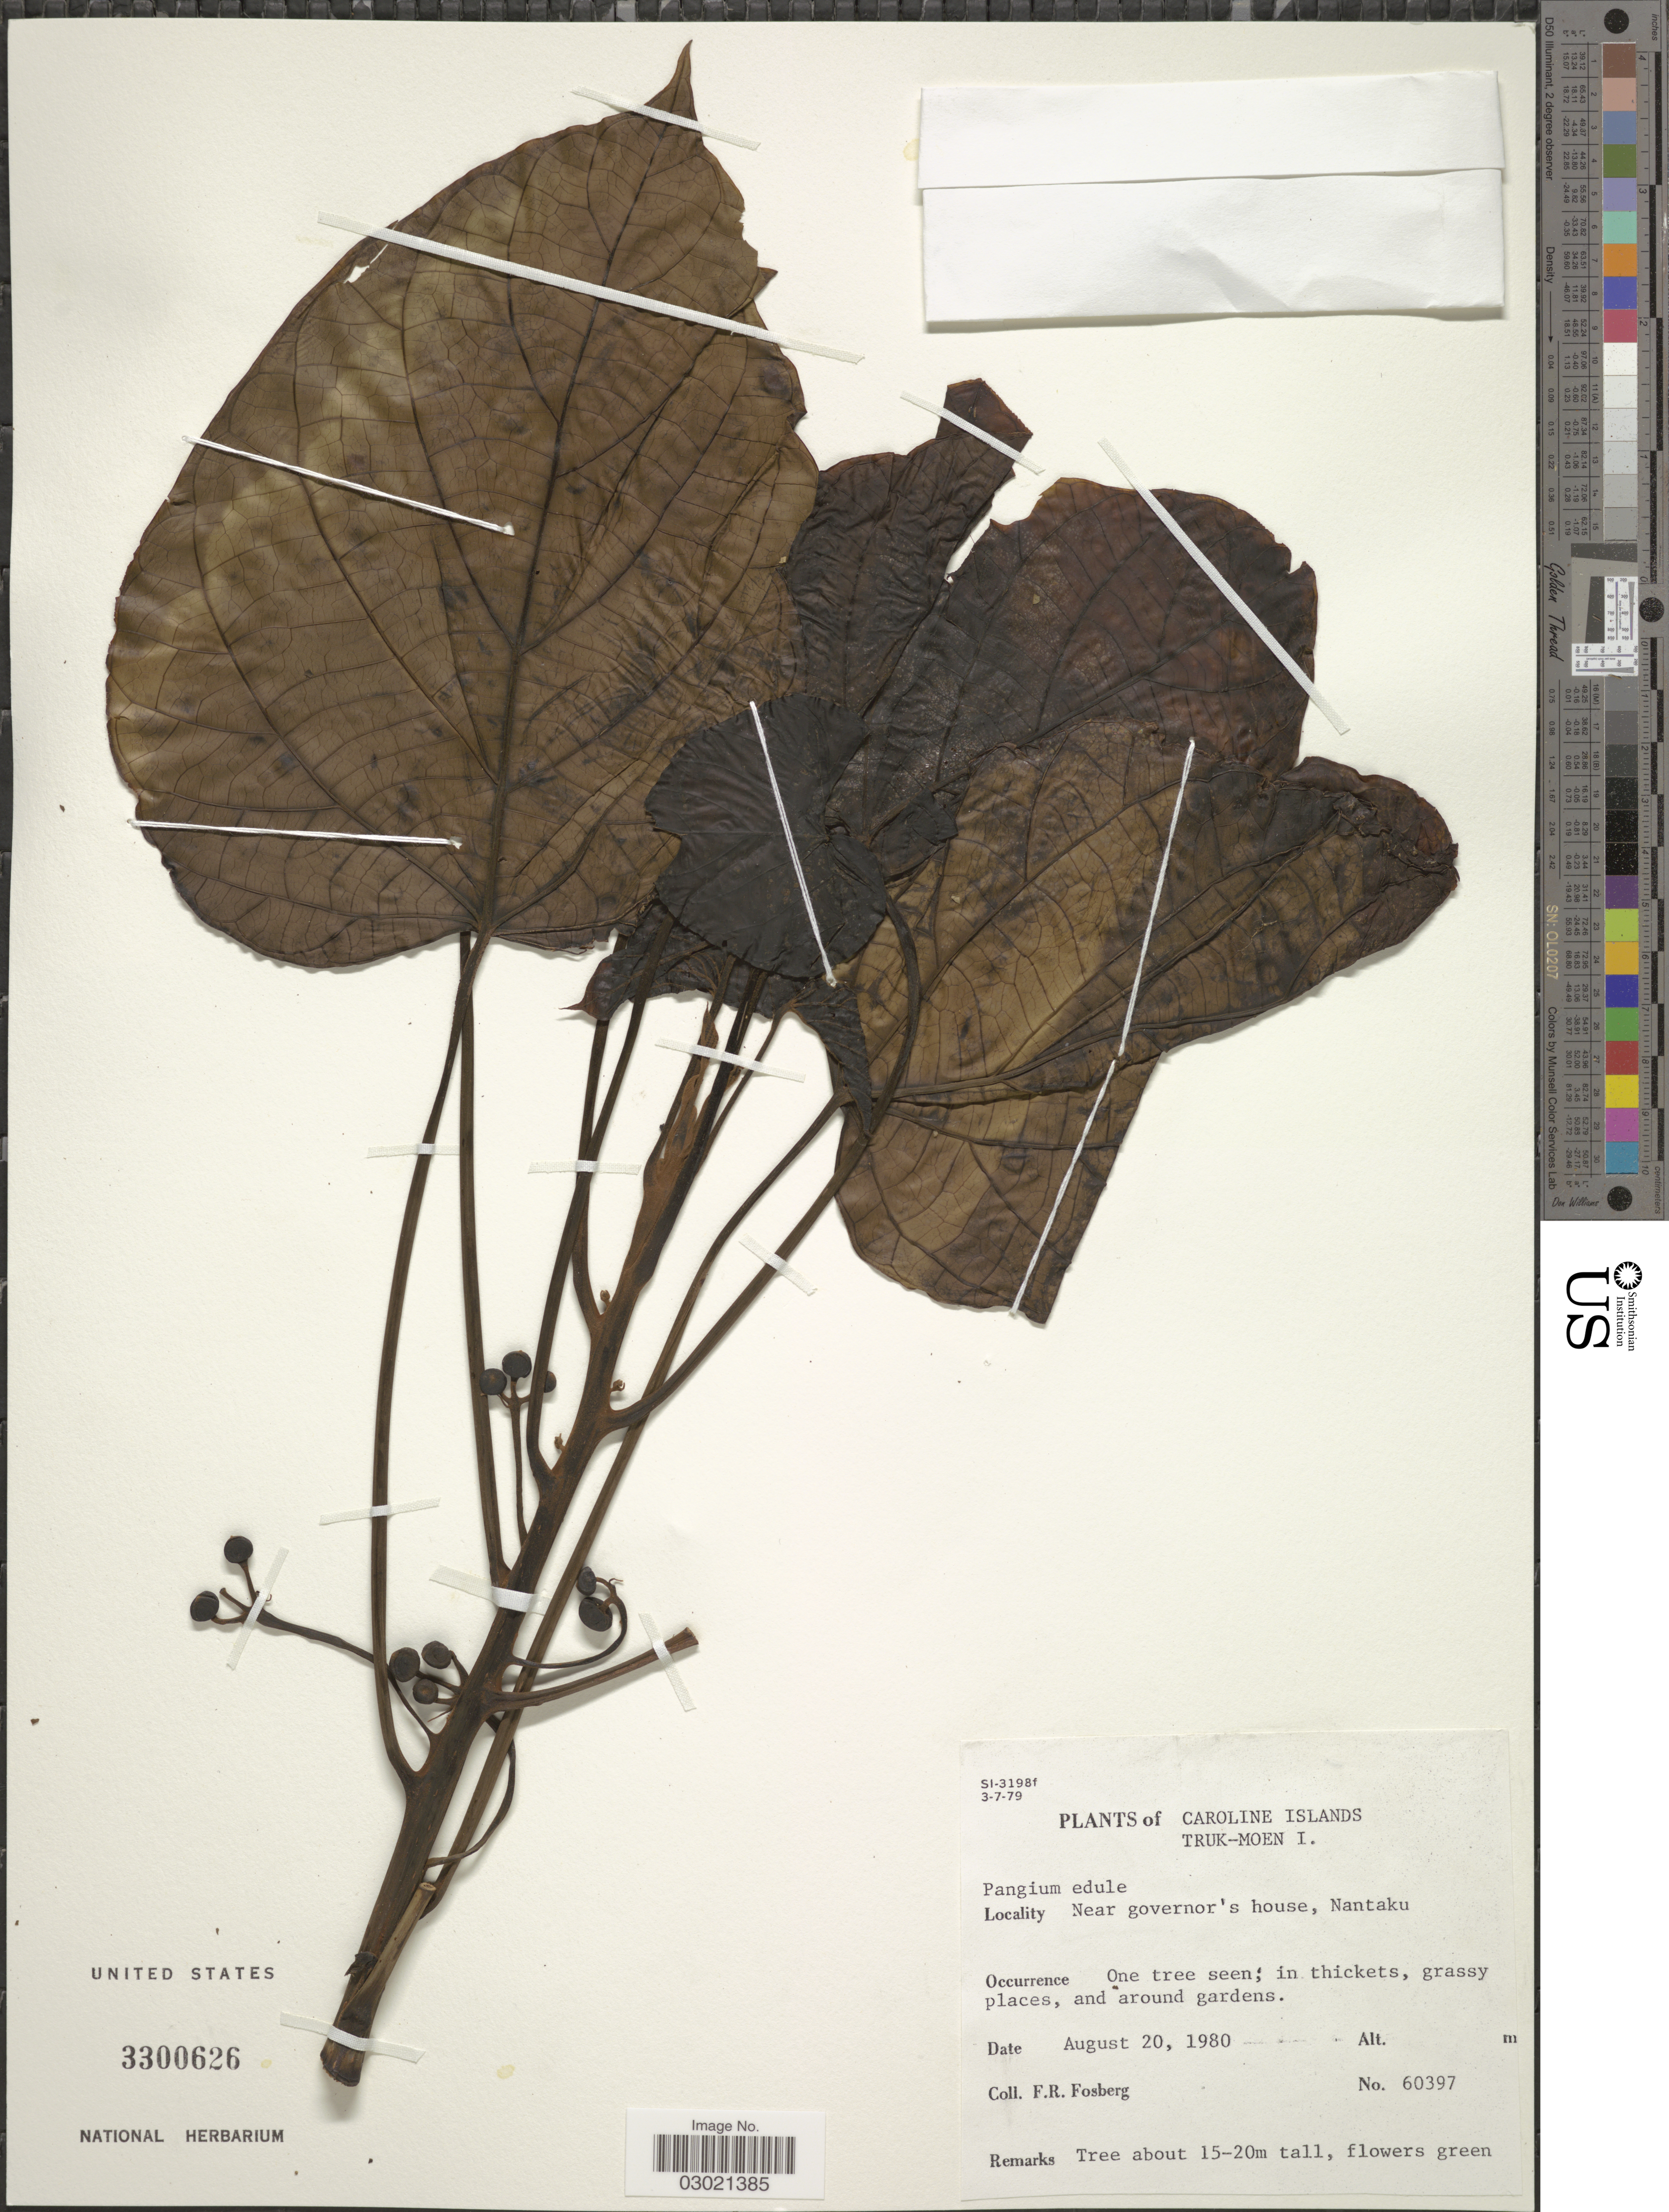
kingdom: Plantae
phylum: Tracheophyta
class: Magnoliopsida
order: Malpighiales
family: Achariaceae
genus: Pangium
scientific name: Pangium edule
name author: Reinw.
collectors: F. R. Fosberg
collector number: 60397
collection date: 1980-08-20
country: Micronesia, Federated States of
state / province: Truk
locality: Caroline Islands, Truk-Moen I. Near governor's house, Nantaku.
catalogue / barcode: US 3300626